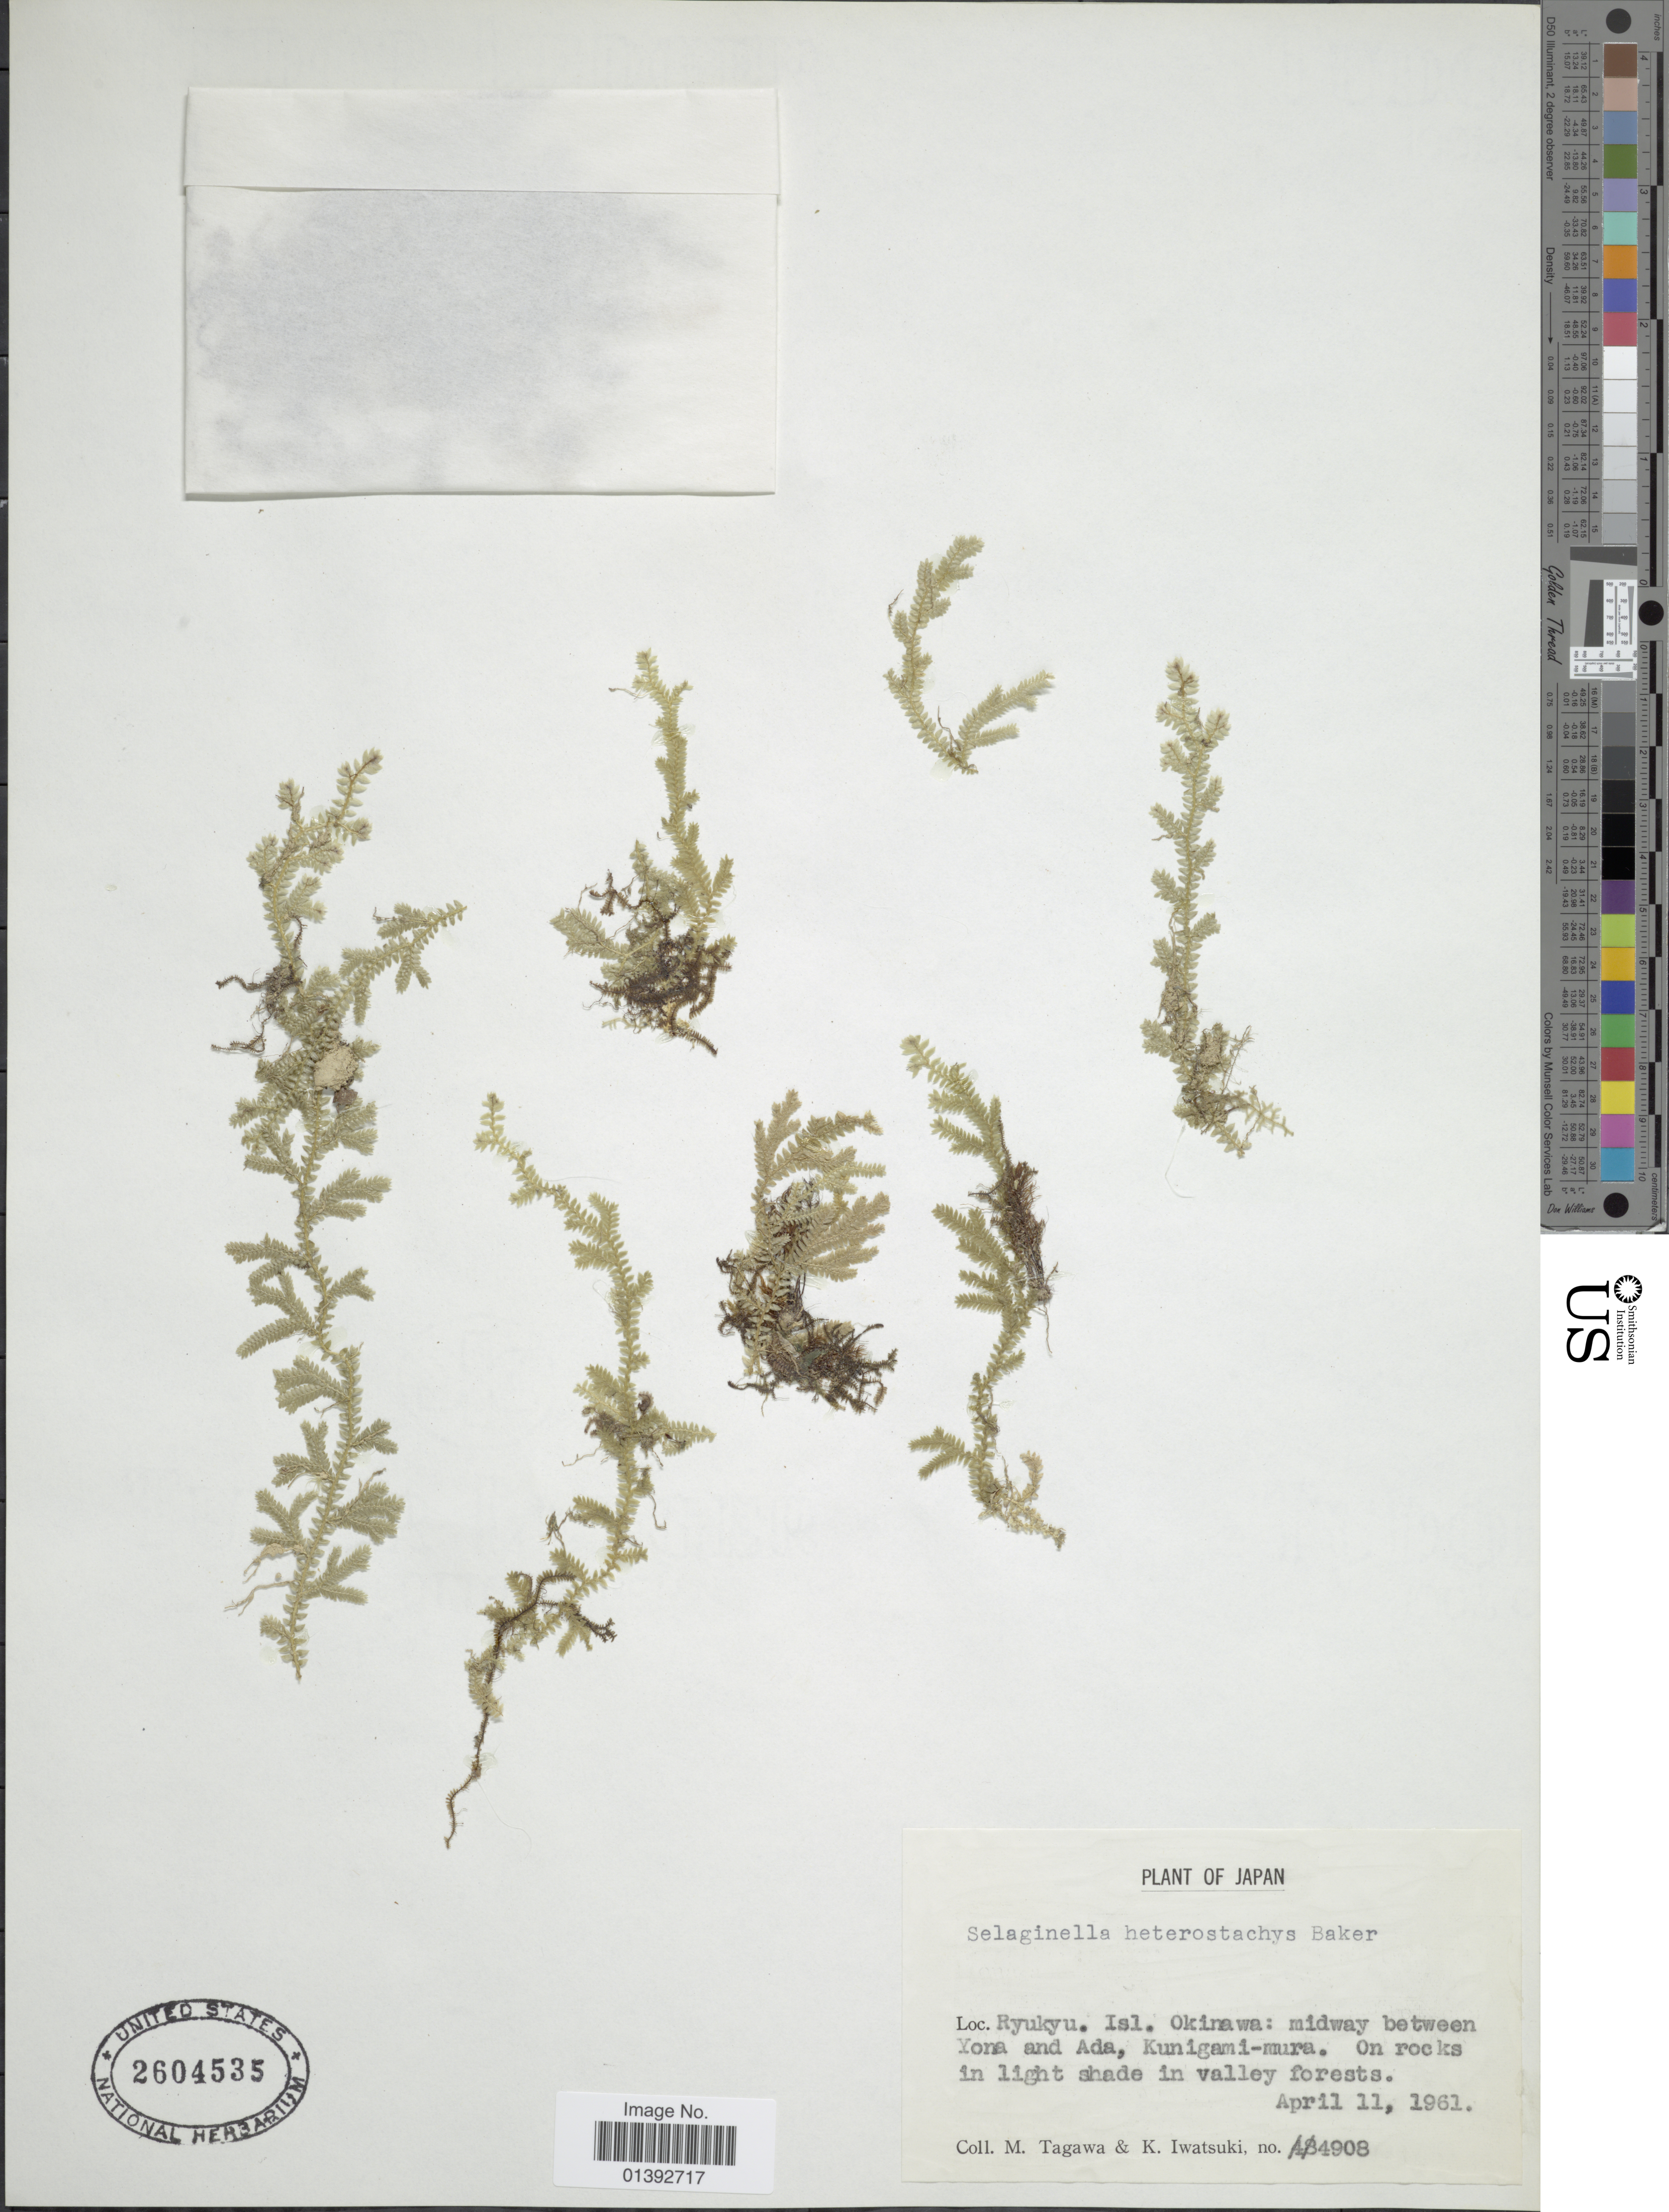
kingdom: Plantae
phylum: Tracheophyta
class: Lycopodiopsida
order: Selaginellales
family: Selaginellaceae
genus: Selaginella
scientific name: Selaginella heterostachys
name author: Baker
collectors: M. Tagawa & K. Iwatsuki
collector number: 4908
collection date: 1961-04-11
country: Japan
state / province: Okinawa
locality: Ryukyu Isl. midway between Yona and Ada, Kunigami-mura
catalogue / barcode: US 2604535